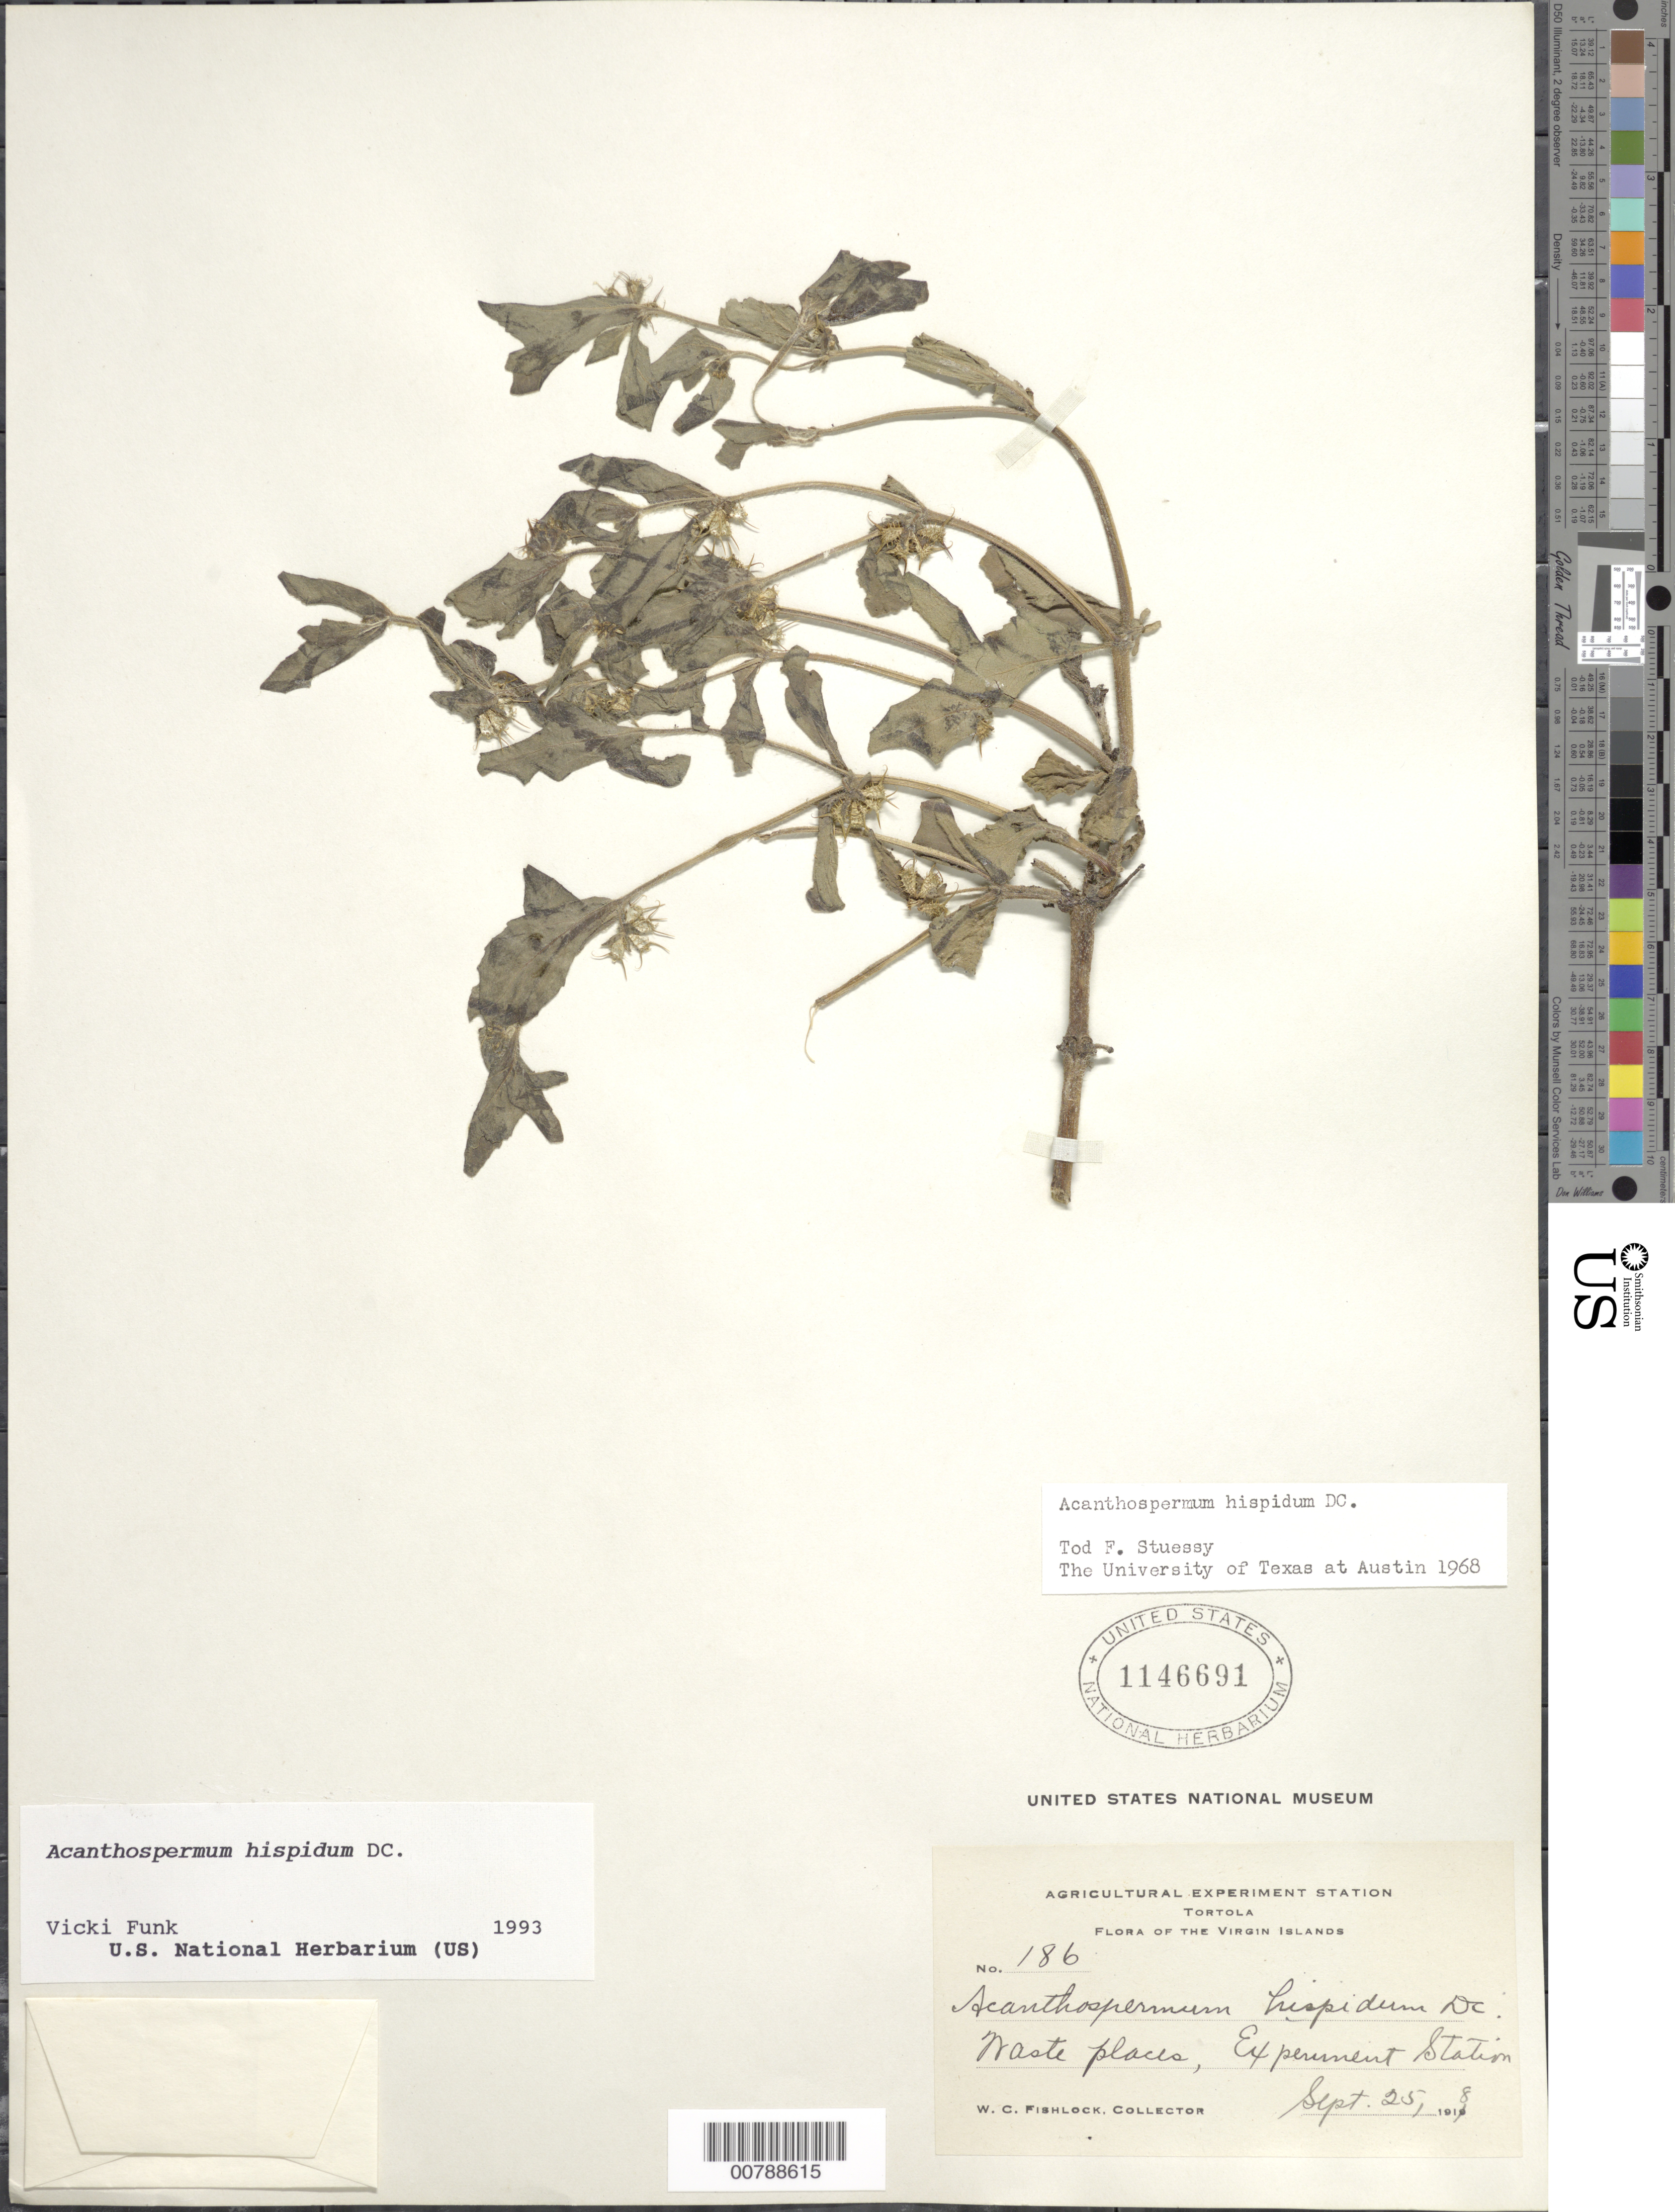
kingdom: Plantae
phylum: Tracheophyta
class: Magnoliopsida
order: Asterales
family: Asteraceae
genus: Acanthospermum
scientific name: Acanthospermum hispidum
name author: DC.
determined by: Funk, Vicki A., (BOT), Smithsonian Institution - National Museum of Natural History (UNITED STATES)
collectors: W. Fishlock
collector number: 186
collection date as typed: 25 Sep 1918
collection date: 1918-09-25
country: British Virgin Islands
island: Tortola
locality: Waste places, Experiment Station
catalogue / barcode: US 1146691